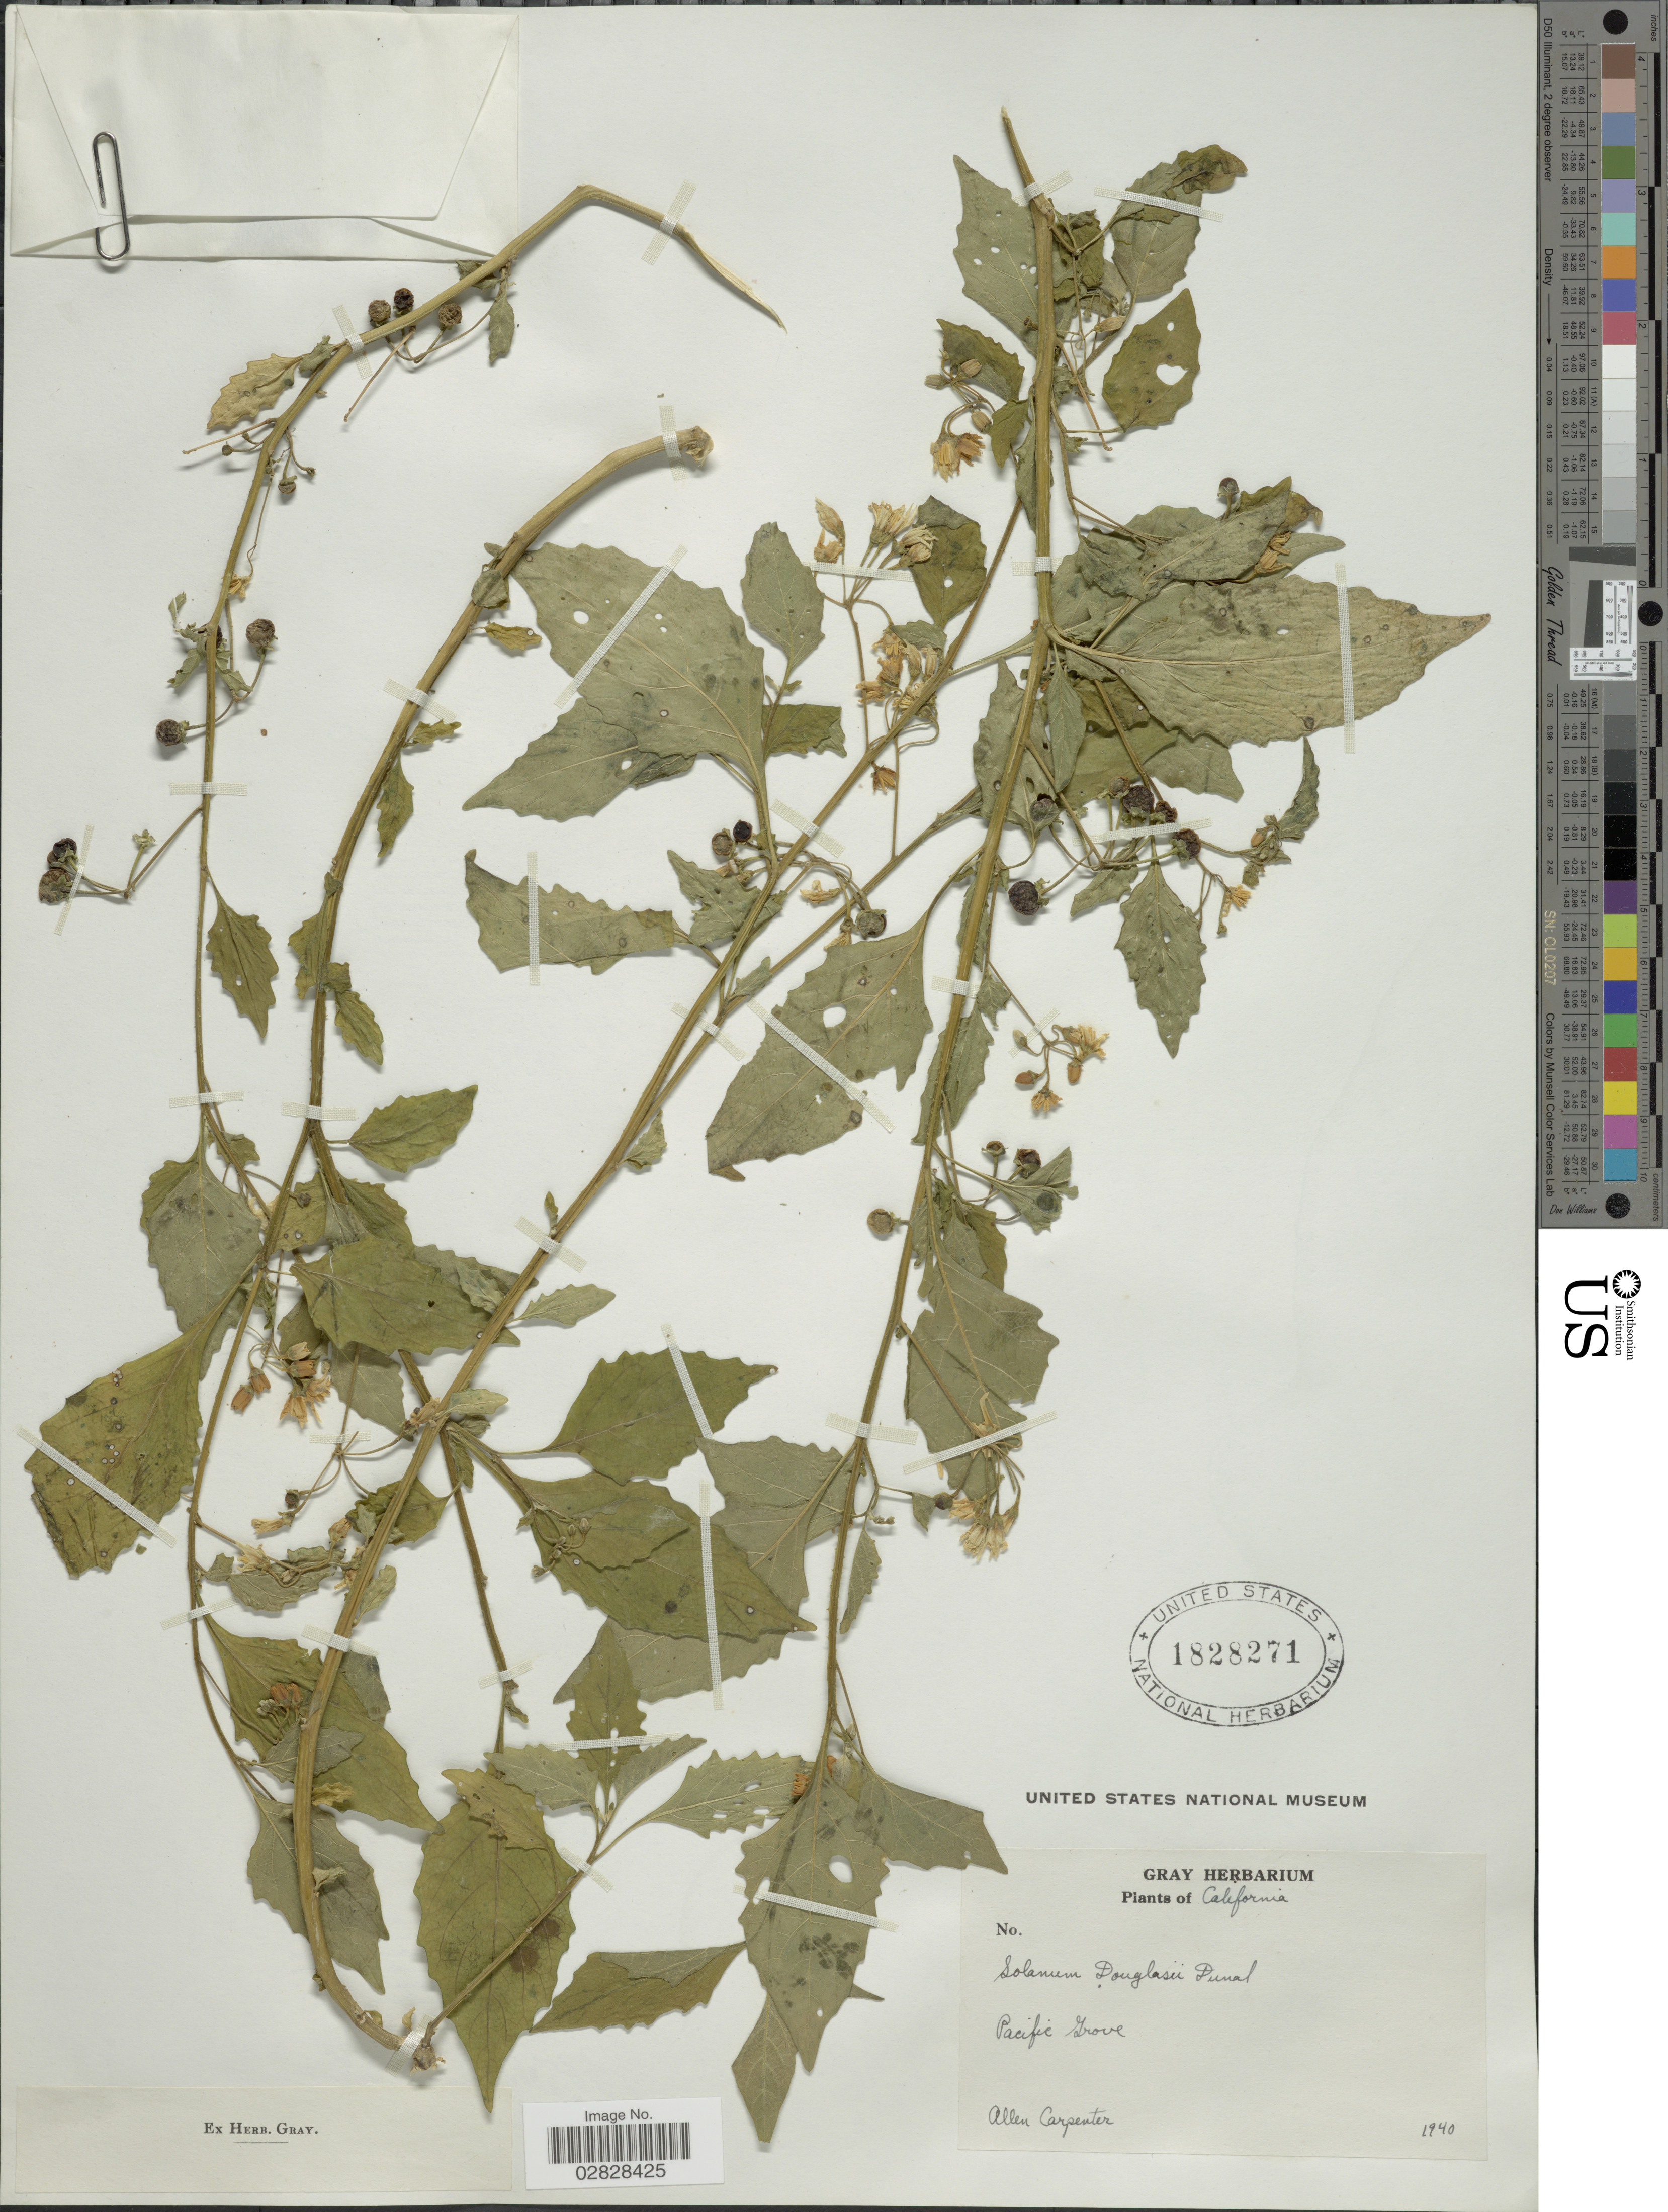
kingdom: Plantae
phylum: Tracheophyta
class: Magnoliopsida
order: Solanales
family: Solanaceae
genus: Solanum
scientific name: Solanum douglasii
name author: Dunal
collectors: A. Carpenter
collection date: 1940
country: United States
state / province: California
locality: Pacific Grove.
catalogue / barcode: US 1828271